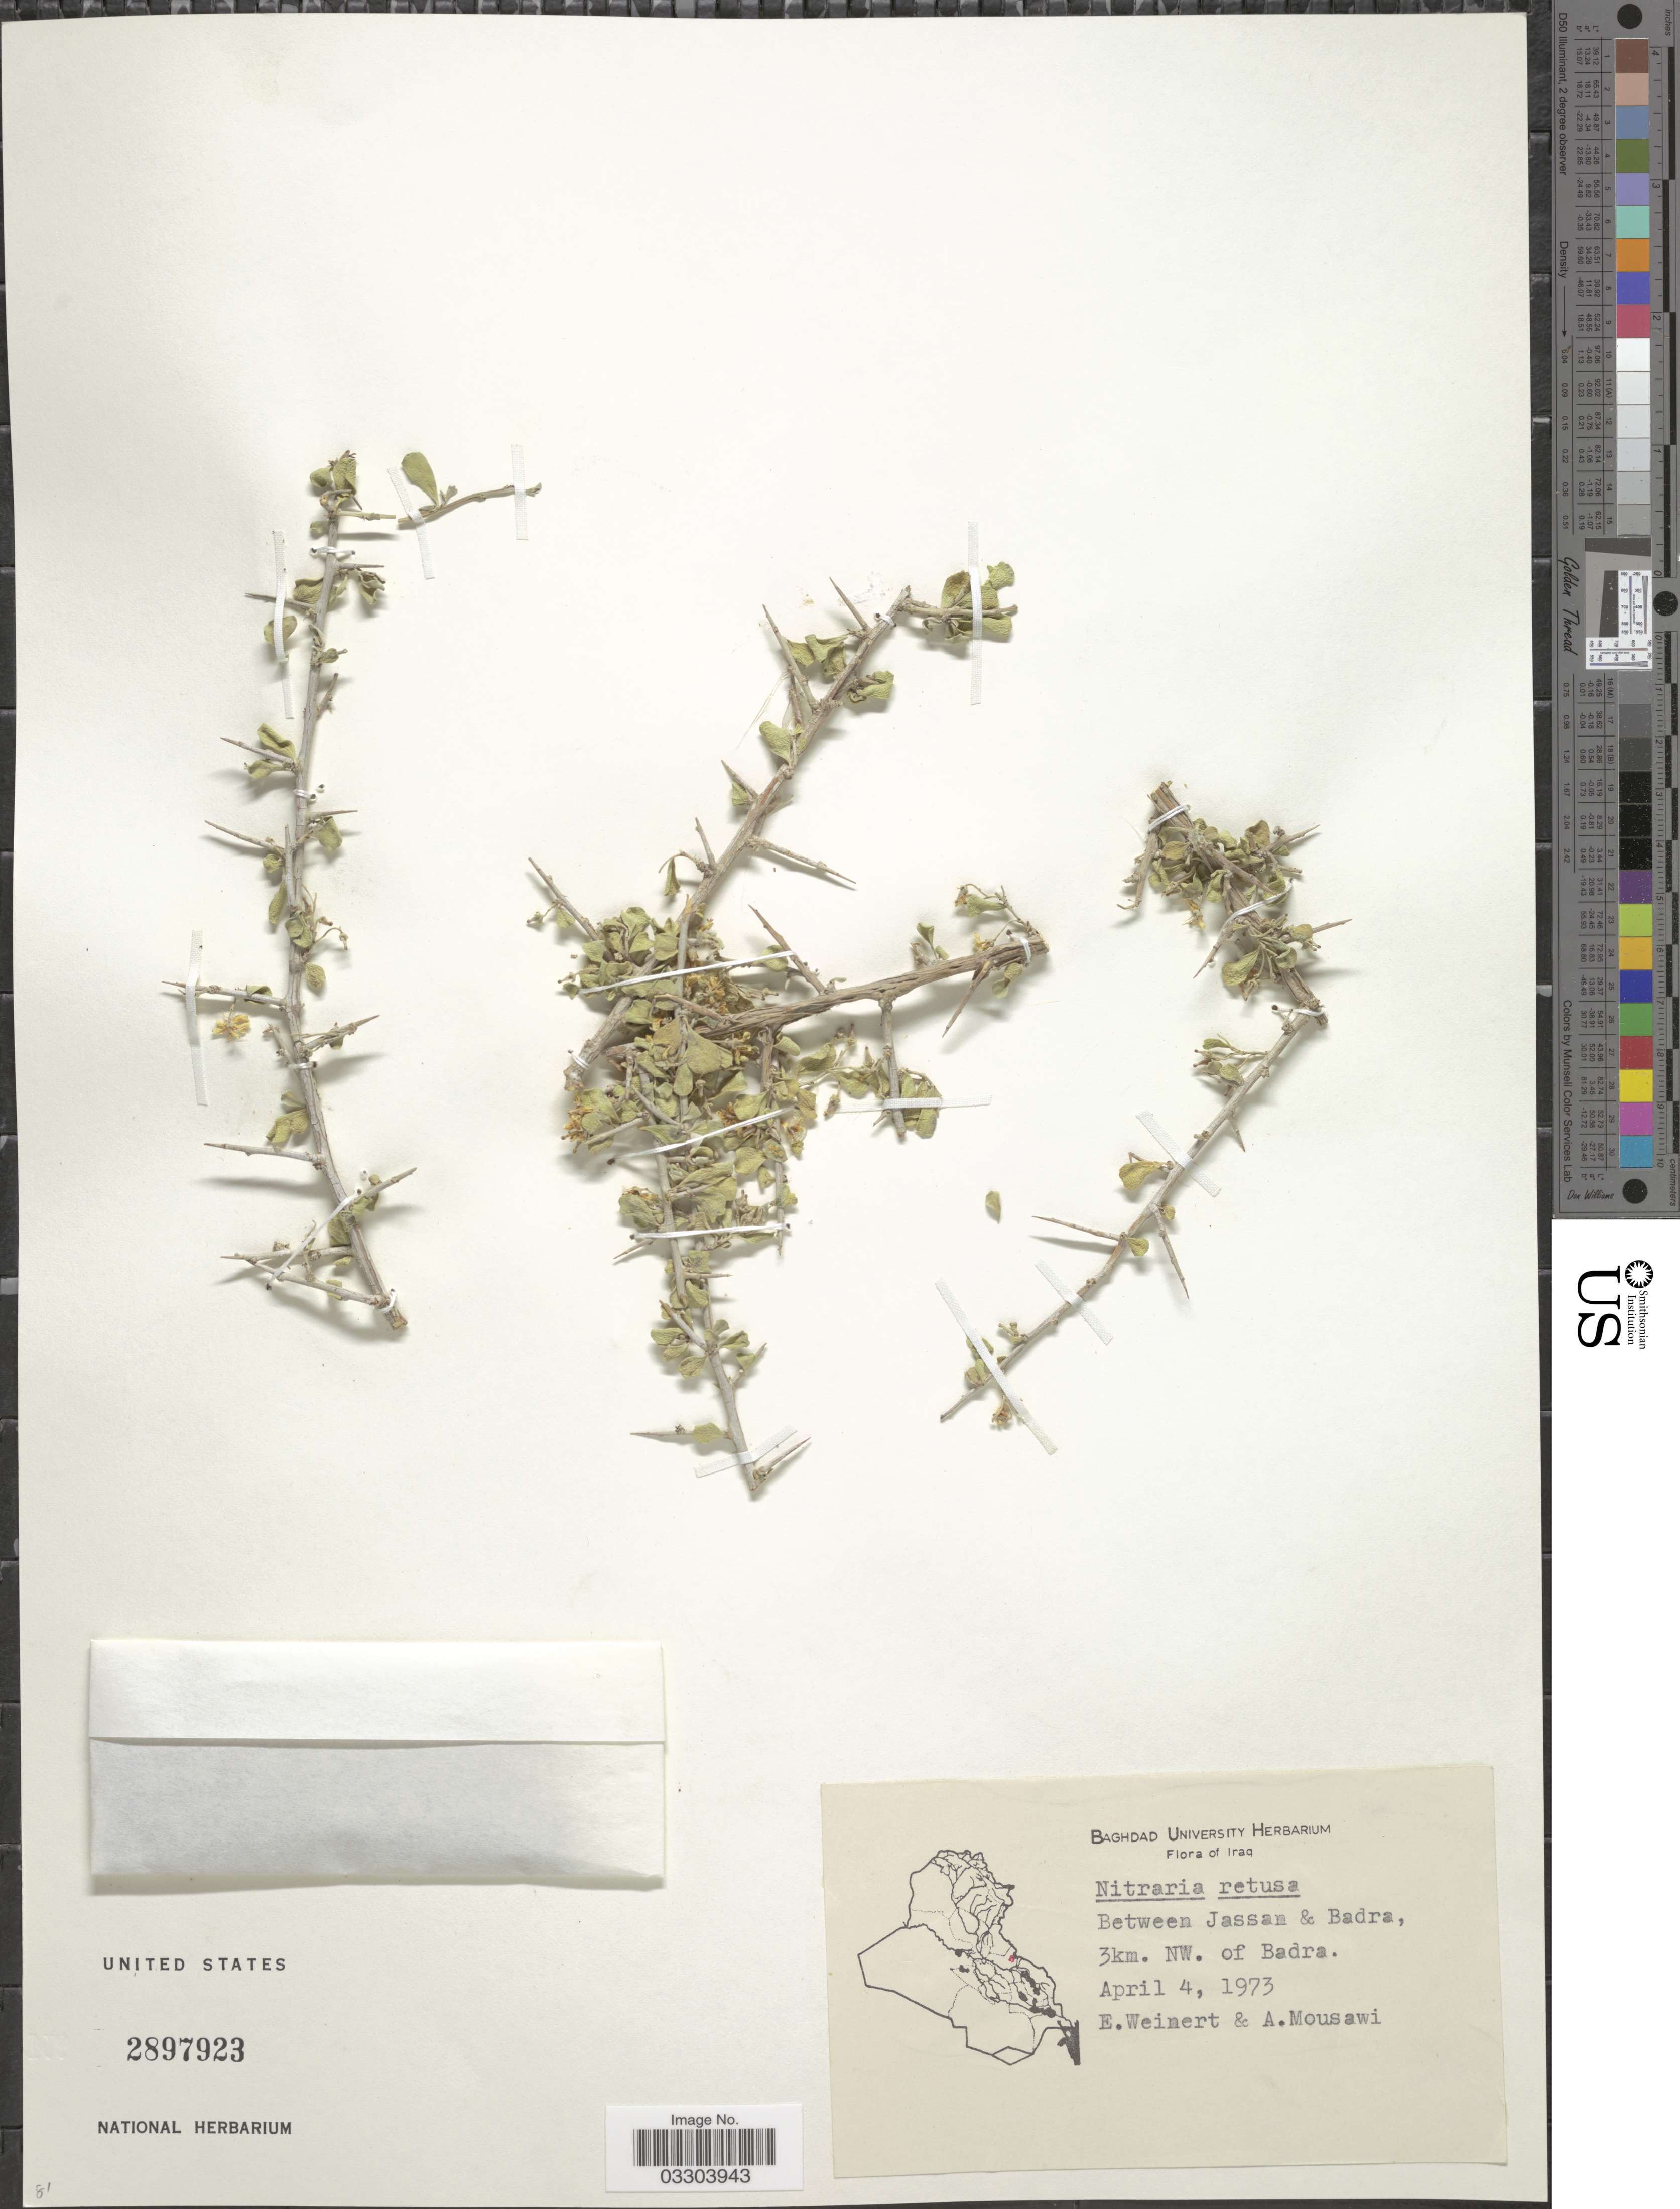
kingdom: Plantae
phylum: Tracheophyta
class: Magnoliopsida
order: Sapindales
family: Nitrariaceae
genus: Nitraria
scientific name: Nitraria retusa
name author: (Forssk.) Asch.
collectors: E. Weinert & A. Mousawi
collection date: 1973-04-04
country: Iraq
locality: Between Jassan & Badra, 3km. NW. of Badra.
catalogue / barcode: US 2897923